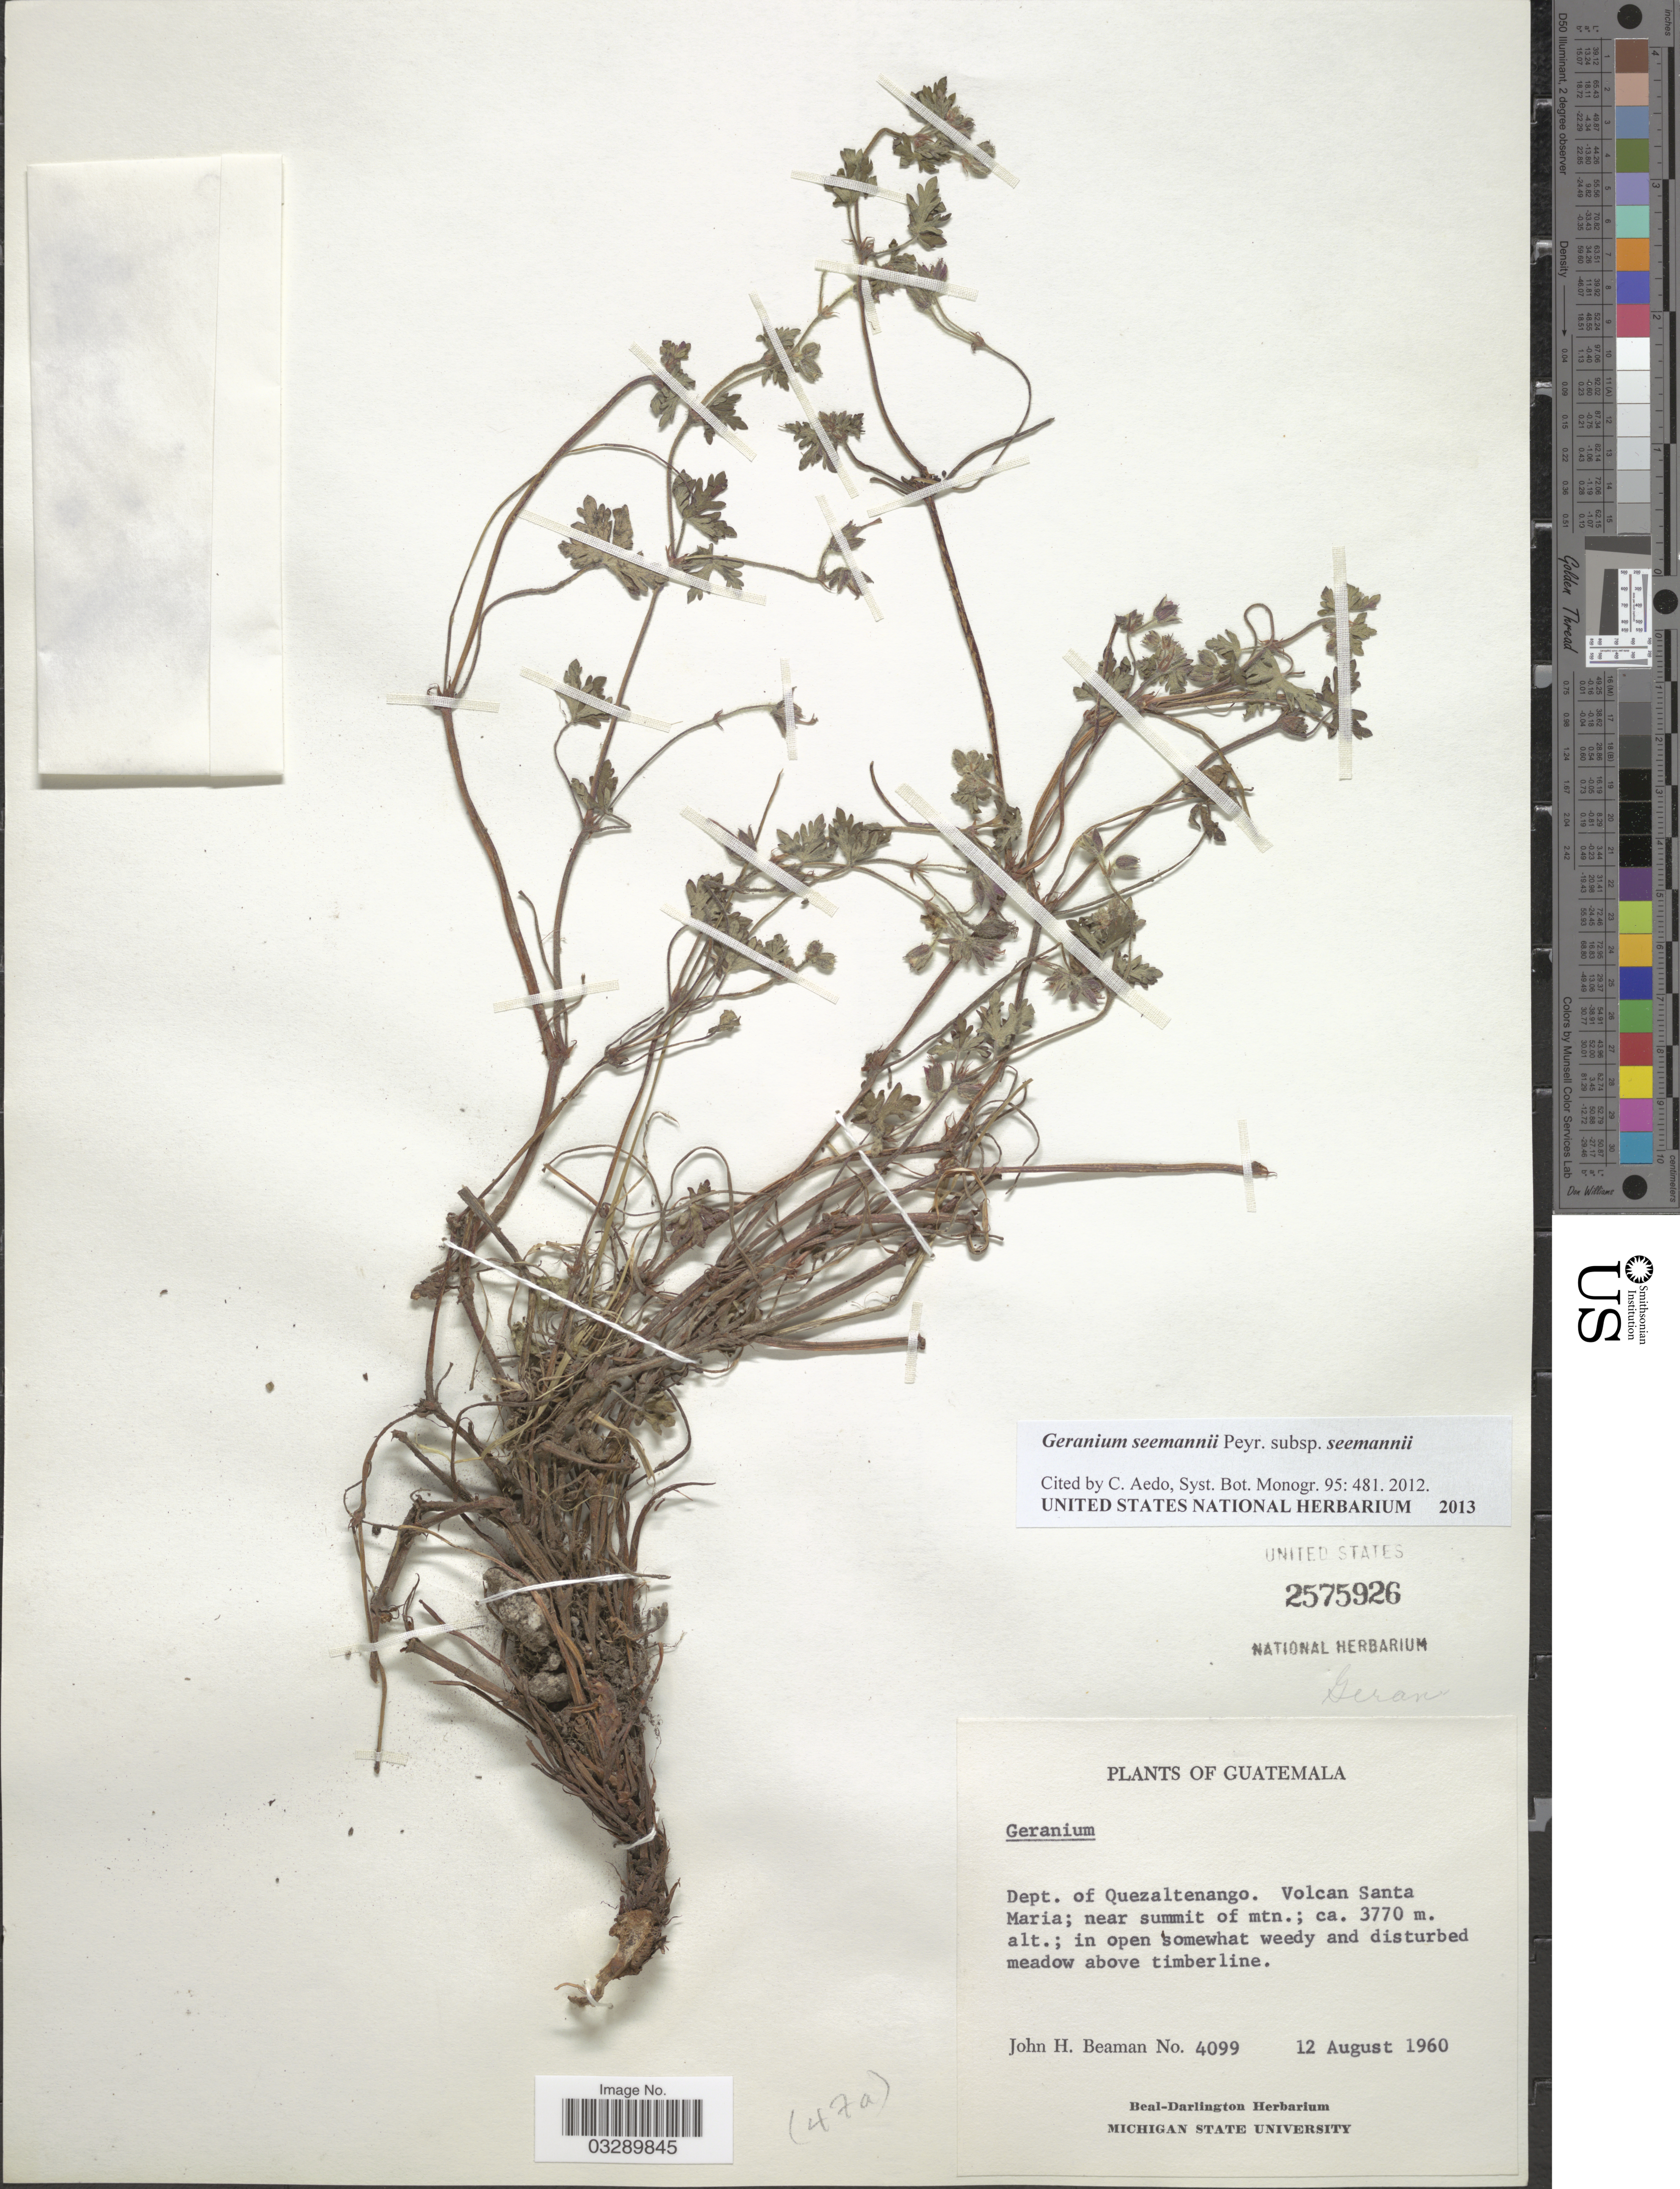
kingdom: Plantae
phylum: Tracheophyta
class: Magnoliopsida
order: Geraniales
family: Geraniaceae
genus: Geranium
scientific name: Geranium seemannii subsp. seemannii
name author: Peyr.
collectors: J. H. Beaman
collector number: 4099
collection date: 1960-08-12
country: Guatemala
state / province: Quetzaltenango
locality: Dept. of Quezaltenango. Volcan Santa Maria; near summit of mtn.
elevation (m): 3770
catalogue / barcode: US 2575926